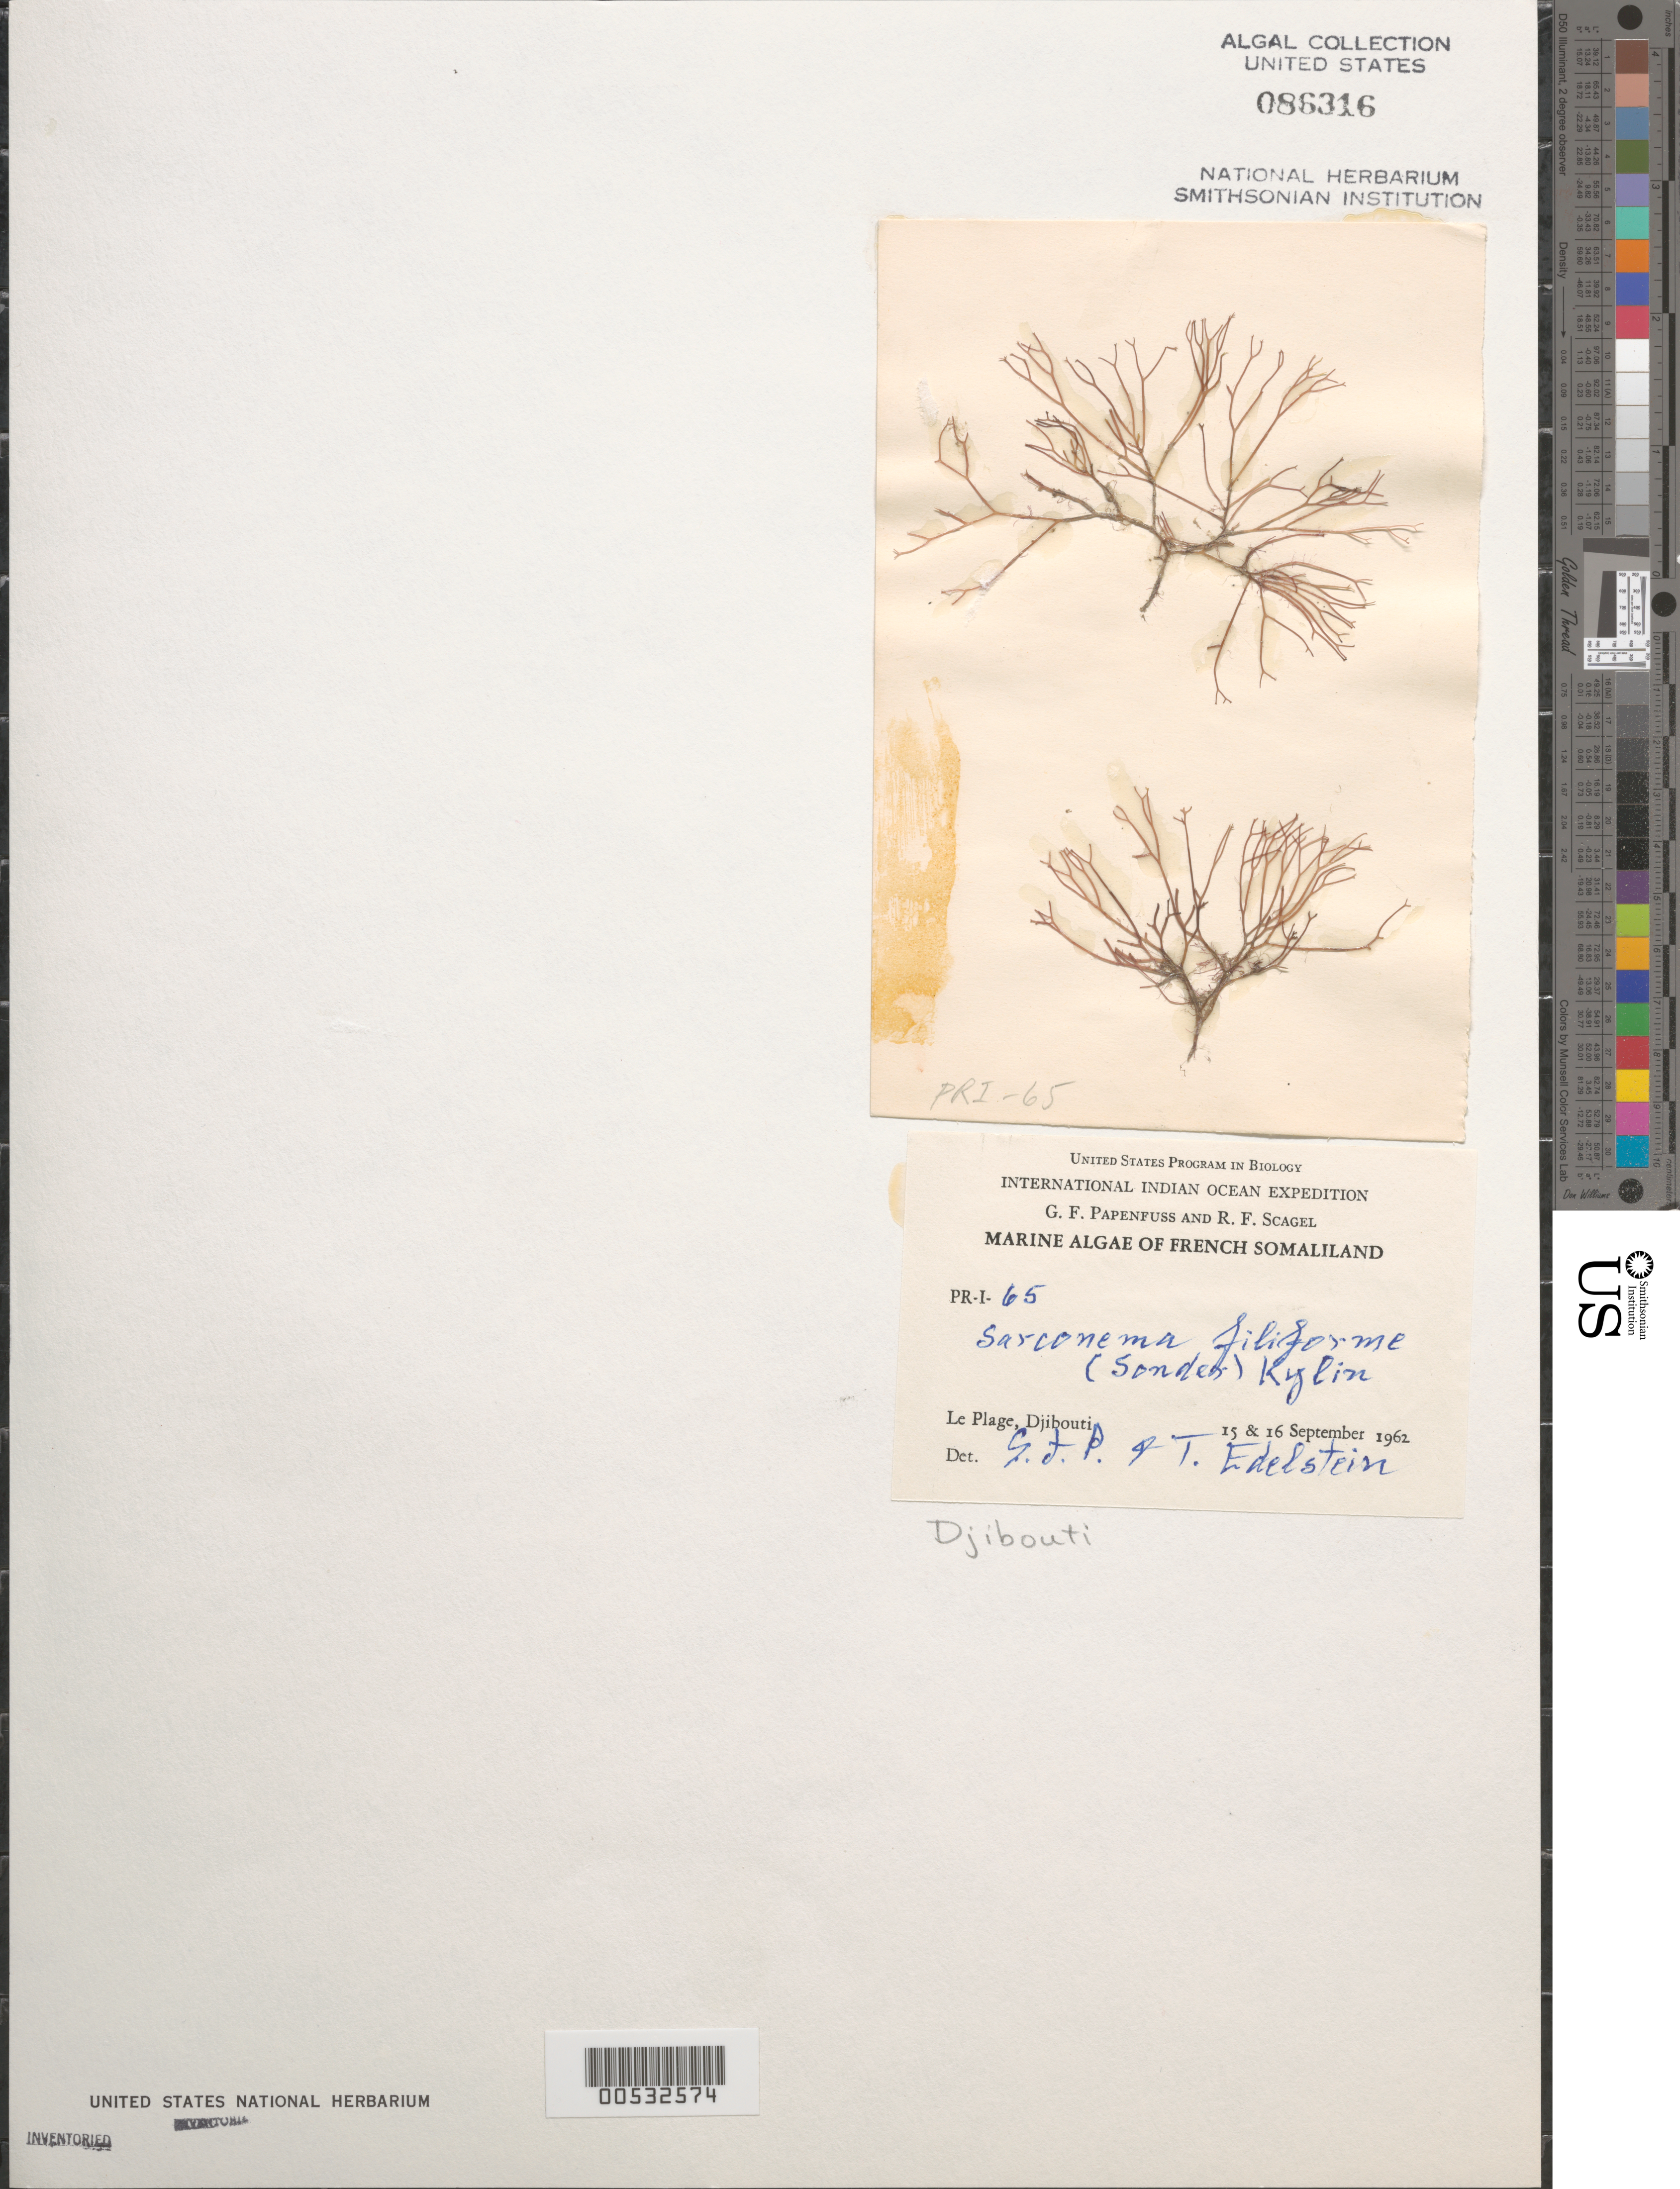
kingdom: Plantae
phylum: Rhodophyta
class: Florideophyceae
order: Gigartinales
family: Solieriaceae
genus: Sarconema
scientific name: Sarconema filiforme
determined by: Papenfuss, G. F.; Edelstein, T.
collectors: G. Papenfuss & R. F. Scagel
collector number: PR-I-65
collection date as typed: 15 Sep 1962 and 16 Sep 1962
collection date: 1962-09-15,1962-09-16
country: Djibouti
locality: Le Plage, Djibouti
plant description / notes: International Indian Ocean Expedition, 1962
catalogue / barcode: US 86316